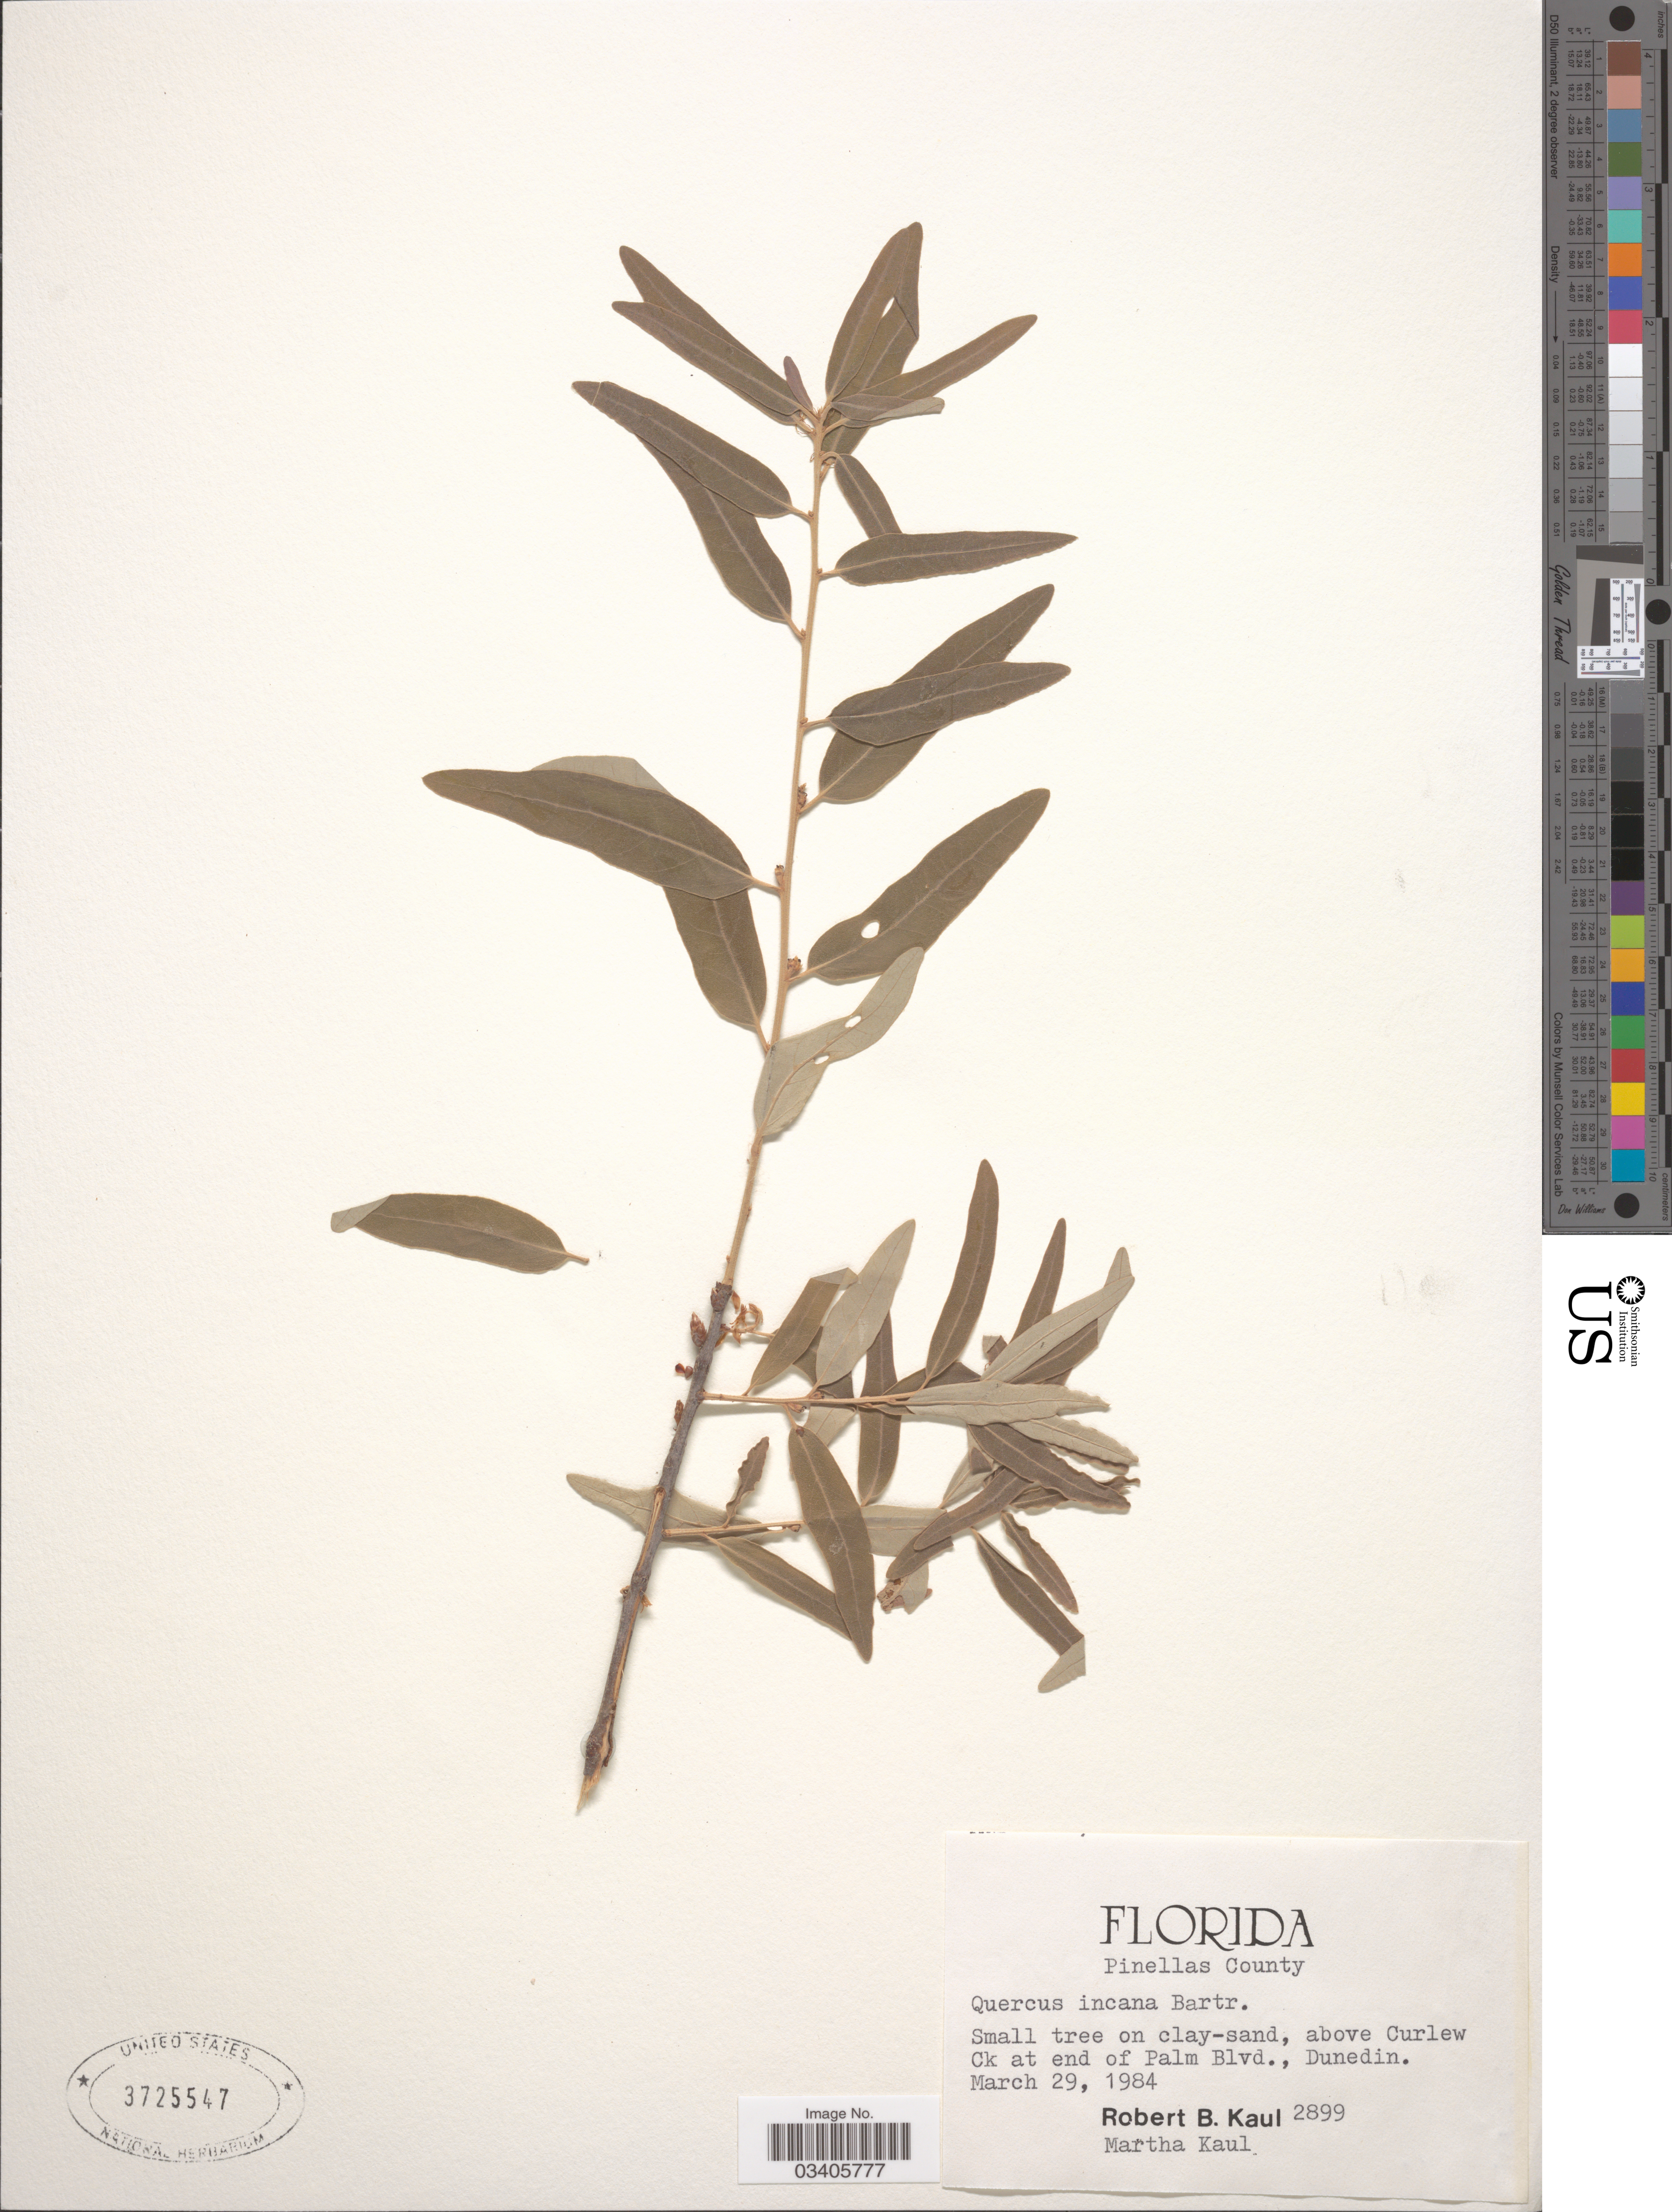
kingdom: Plantae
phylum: Tracheophyta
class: Magnoliopsida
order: Fagales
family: Fagaceae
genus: Quercus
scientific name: Quercus incana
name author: W. Bartram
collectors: R. Kaul & M. Kaul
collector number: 2899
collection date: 1984-03-29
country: United States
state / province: Florida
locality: Pinellas County. Above Curlew Ck at end of Palm Blvd., Dunedin.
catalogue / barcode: US 3725547